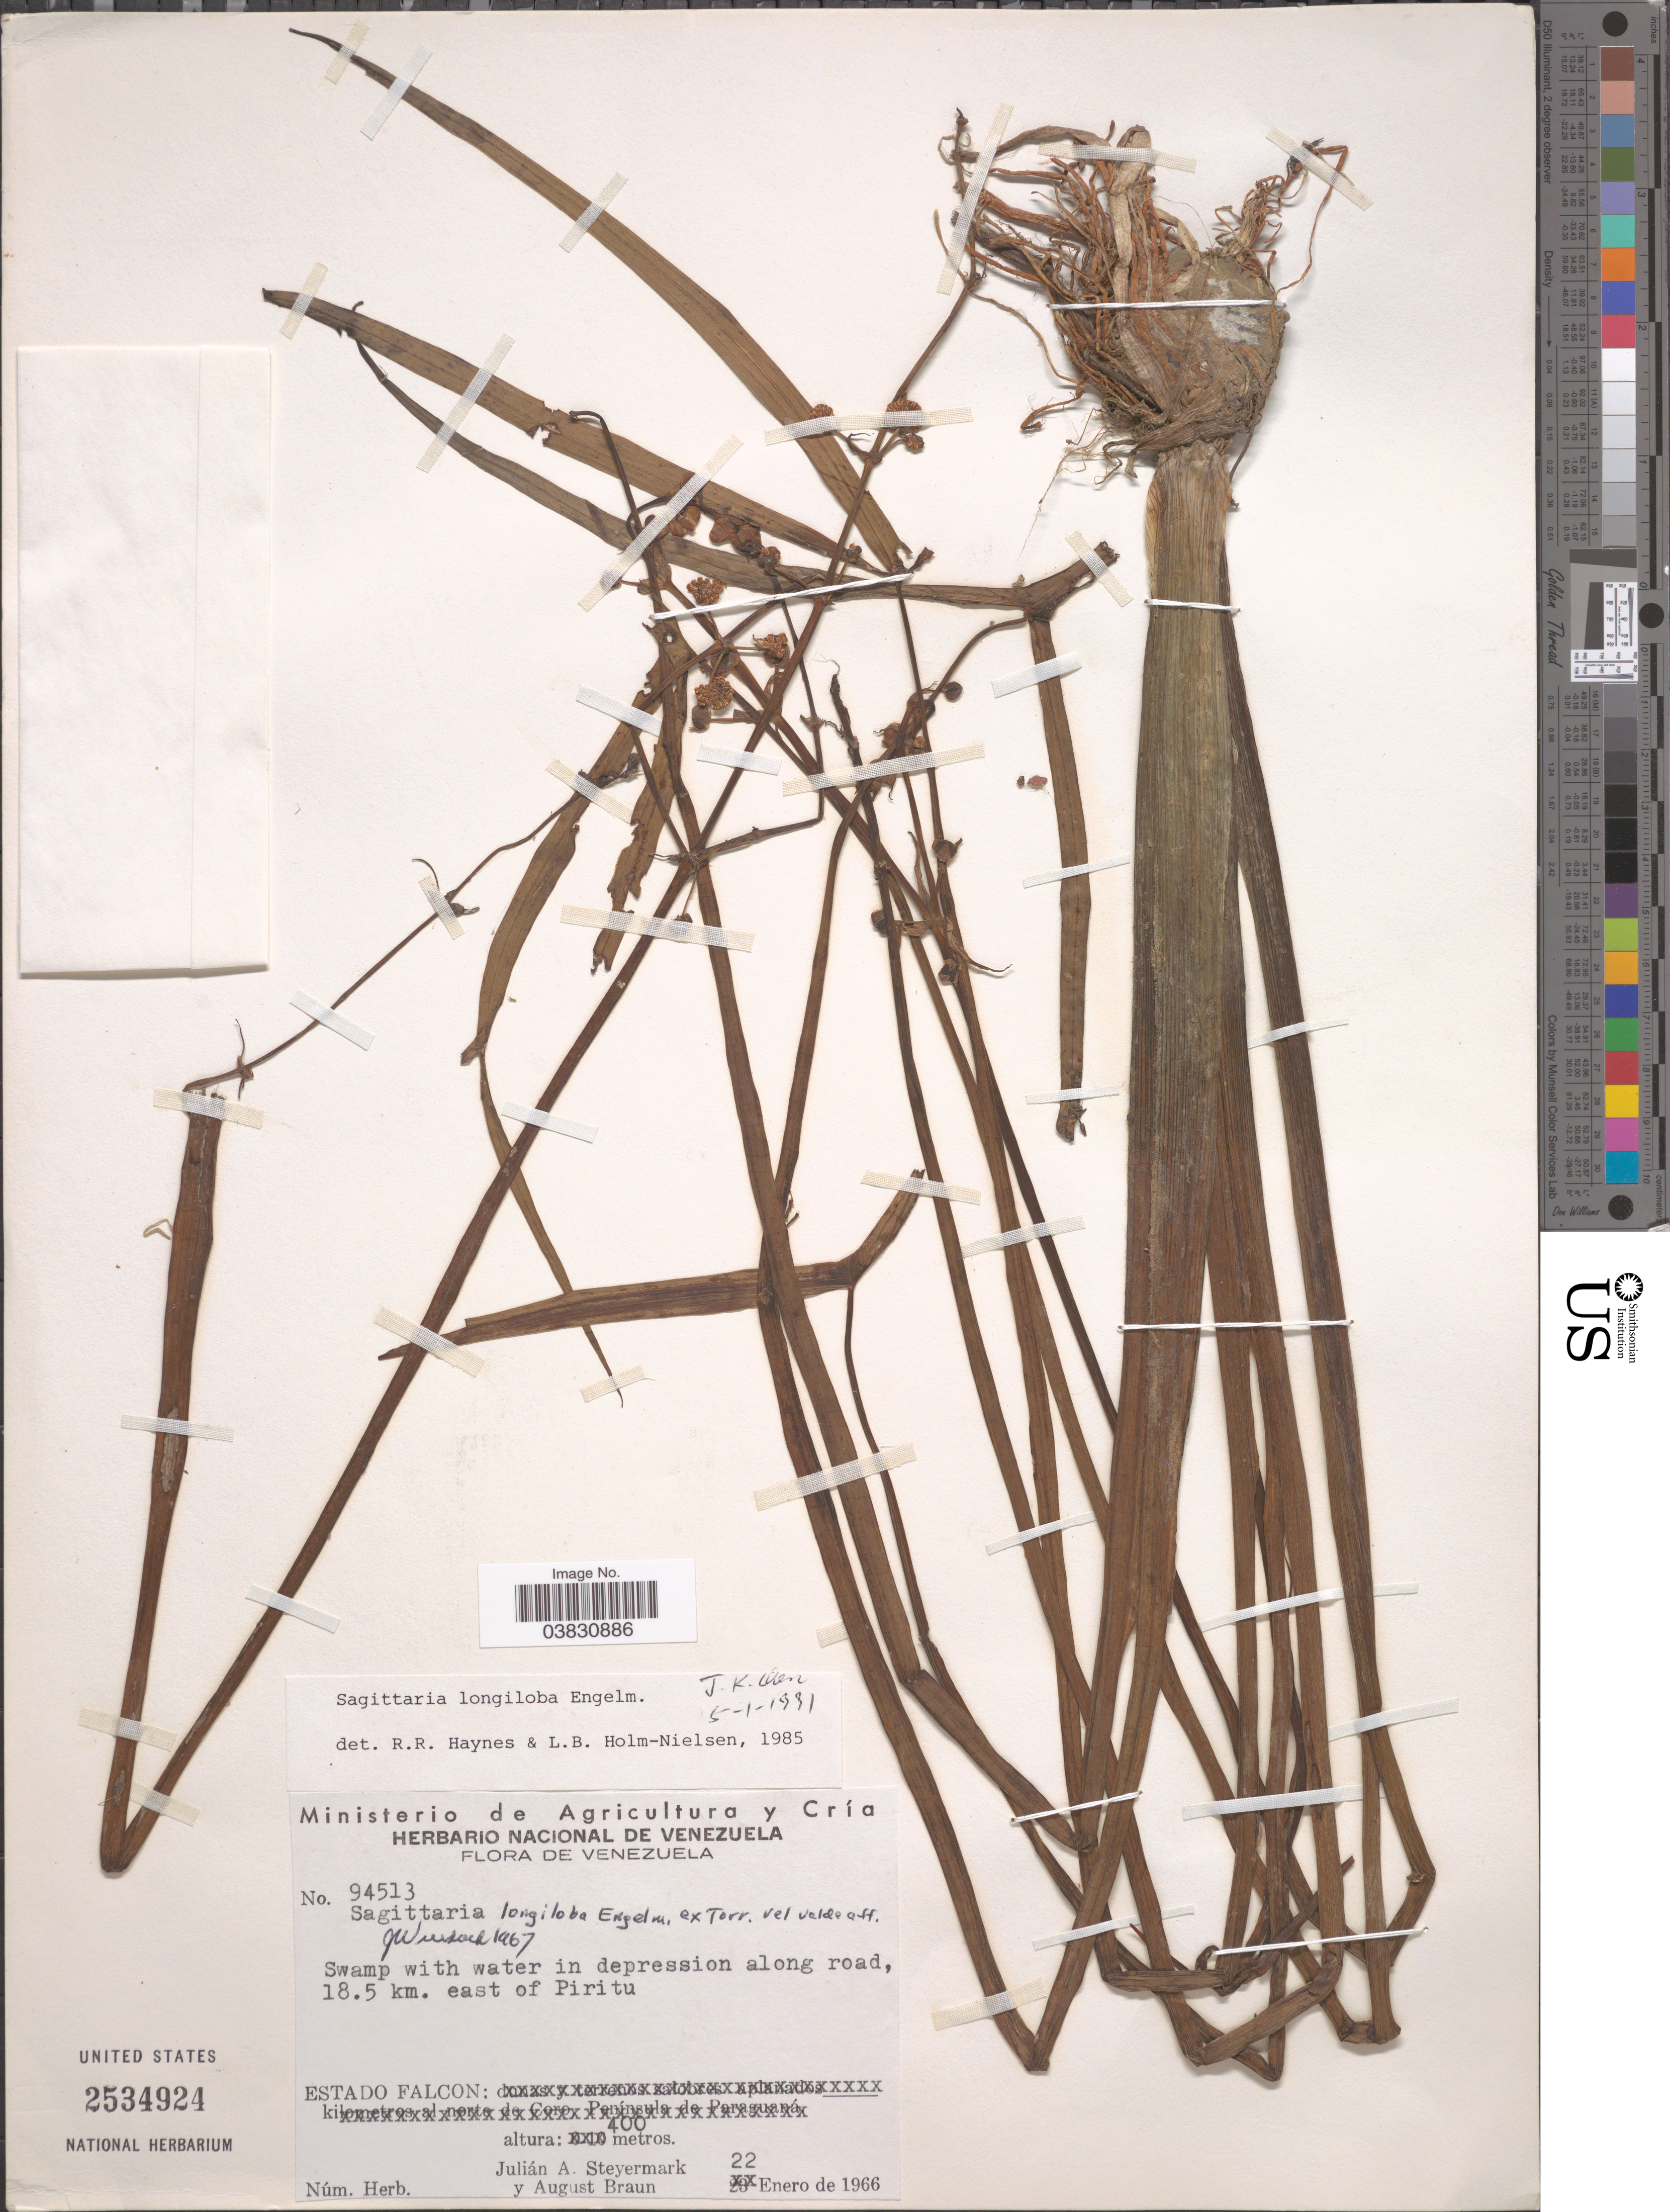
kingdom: Plantae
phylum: Tracheophyta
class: Liliopsida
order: Alismatales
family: Alismataceae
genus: Sagittaria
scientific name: Sagittaria longiloba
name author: Engelm. ex J.G. Sm.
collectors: J. Steyermark & A. Braun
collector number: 94513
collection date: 1966-01-22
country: Venezuela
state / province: Falcon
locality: Swamp with water in depression along road, 18.5 km. east of Piritu.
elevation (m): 400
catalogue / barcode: US 2534924